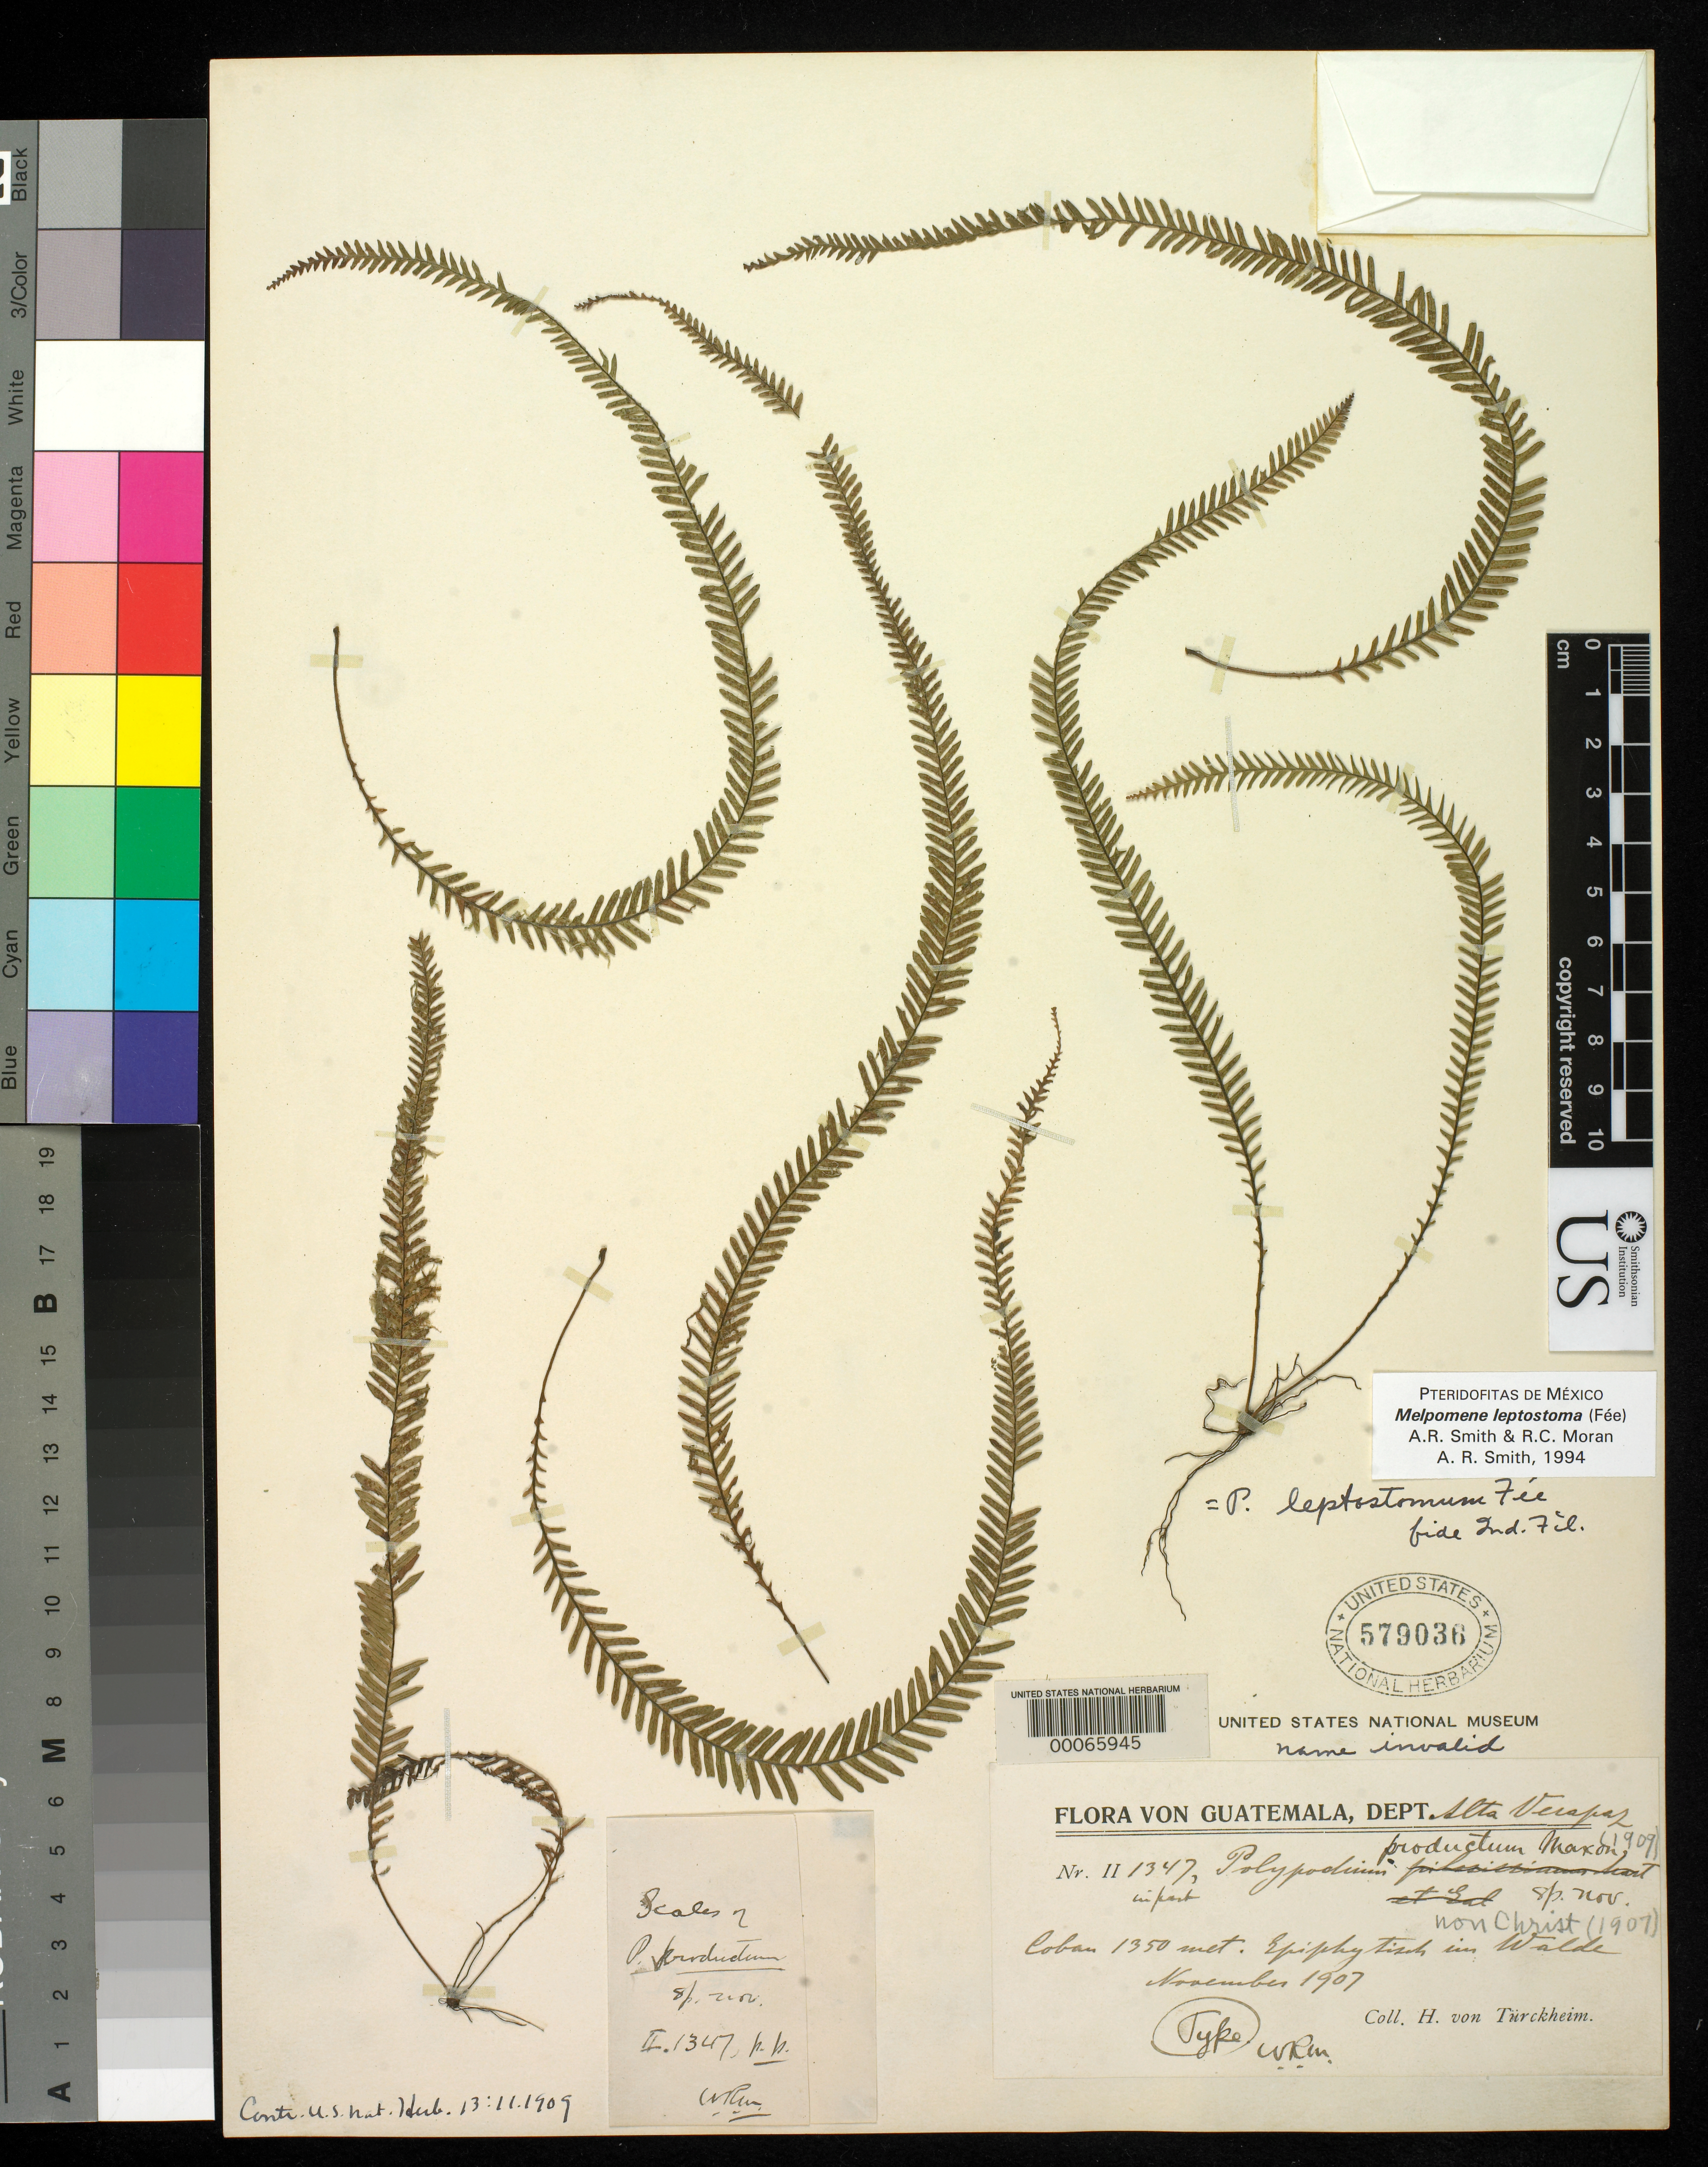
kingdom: Plantae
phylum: Tracheophyta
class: Polypodiopsida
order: Polypodiales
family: Polypodiaceae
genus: Polypodium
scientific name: Polypodium productum Maxon, nom. illeg.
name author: Maxon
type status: Holotype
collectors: H. von Türckheim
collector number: II 1347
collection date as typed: Nov 1907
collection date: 1907-11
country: Guatemala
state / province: Alta Verapaz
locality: Cobán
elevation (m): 1350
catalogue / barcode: US 579036